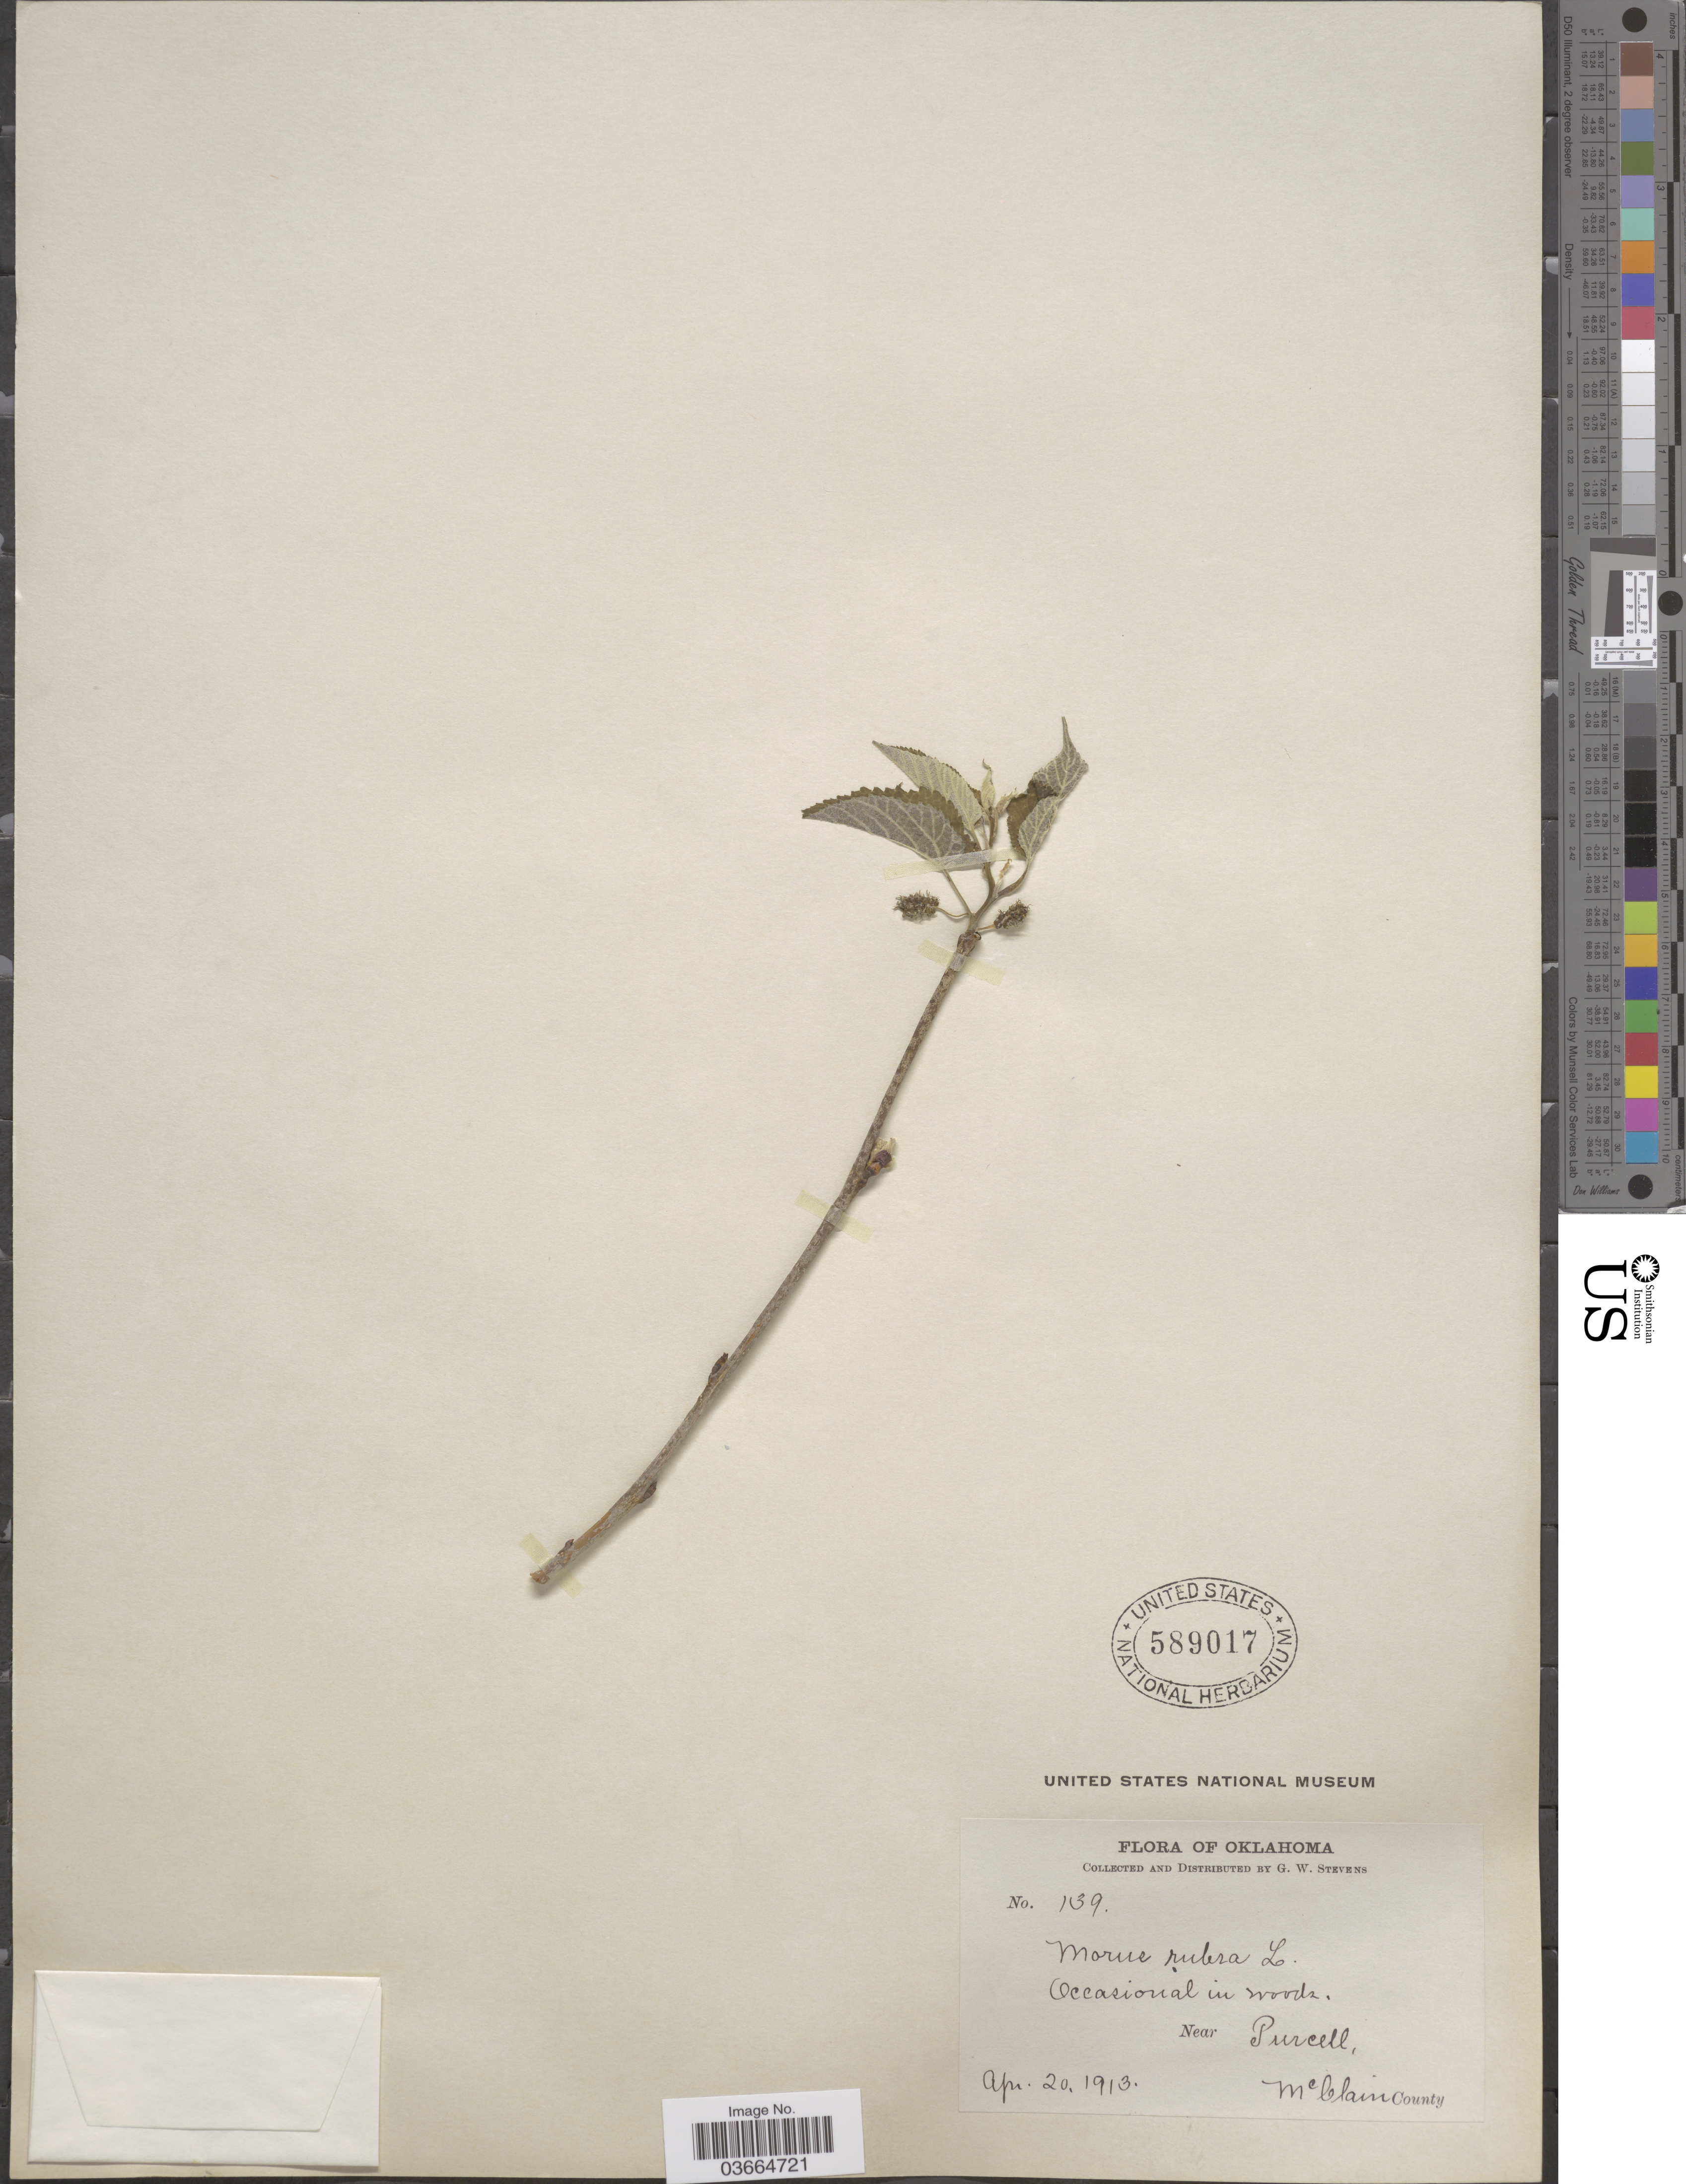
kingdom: Plantae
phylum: Tracheophyta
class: Magnoliopsida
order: Rosales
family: Moraceae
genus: Morus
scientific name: Morus rubra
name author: L.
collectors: G. W. Stevens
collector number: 139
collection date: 1913-04-20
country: United States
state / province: Oklahoma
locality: Near Purcell, McClain County.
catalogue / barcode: US 589017